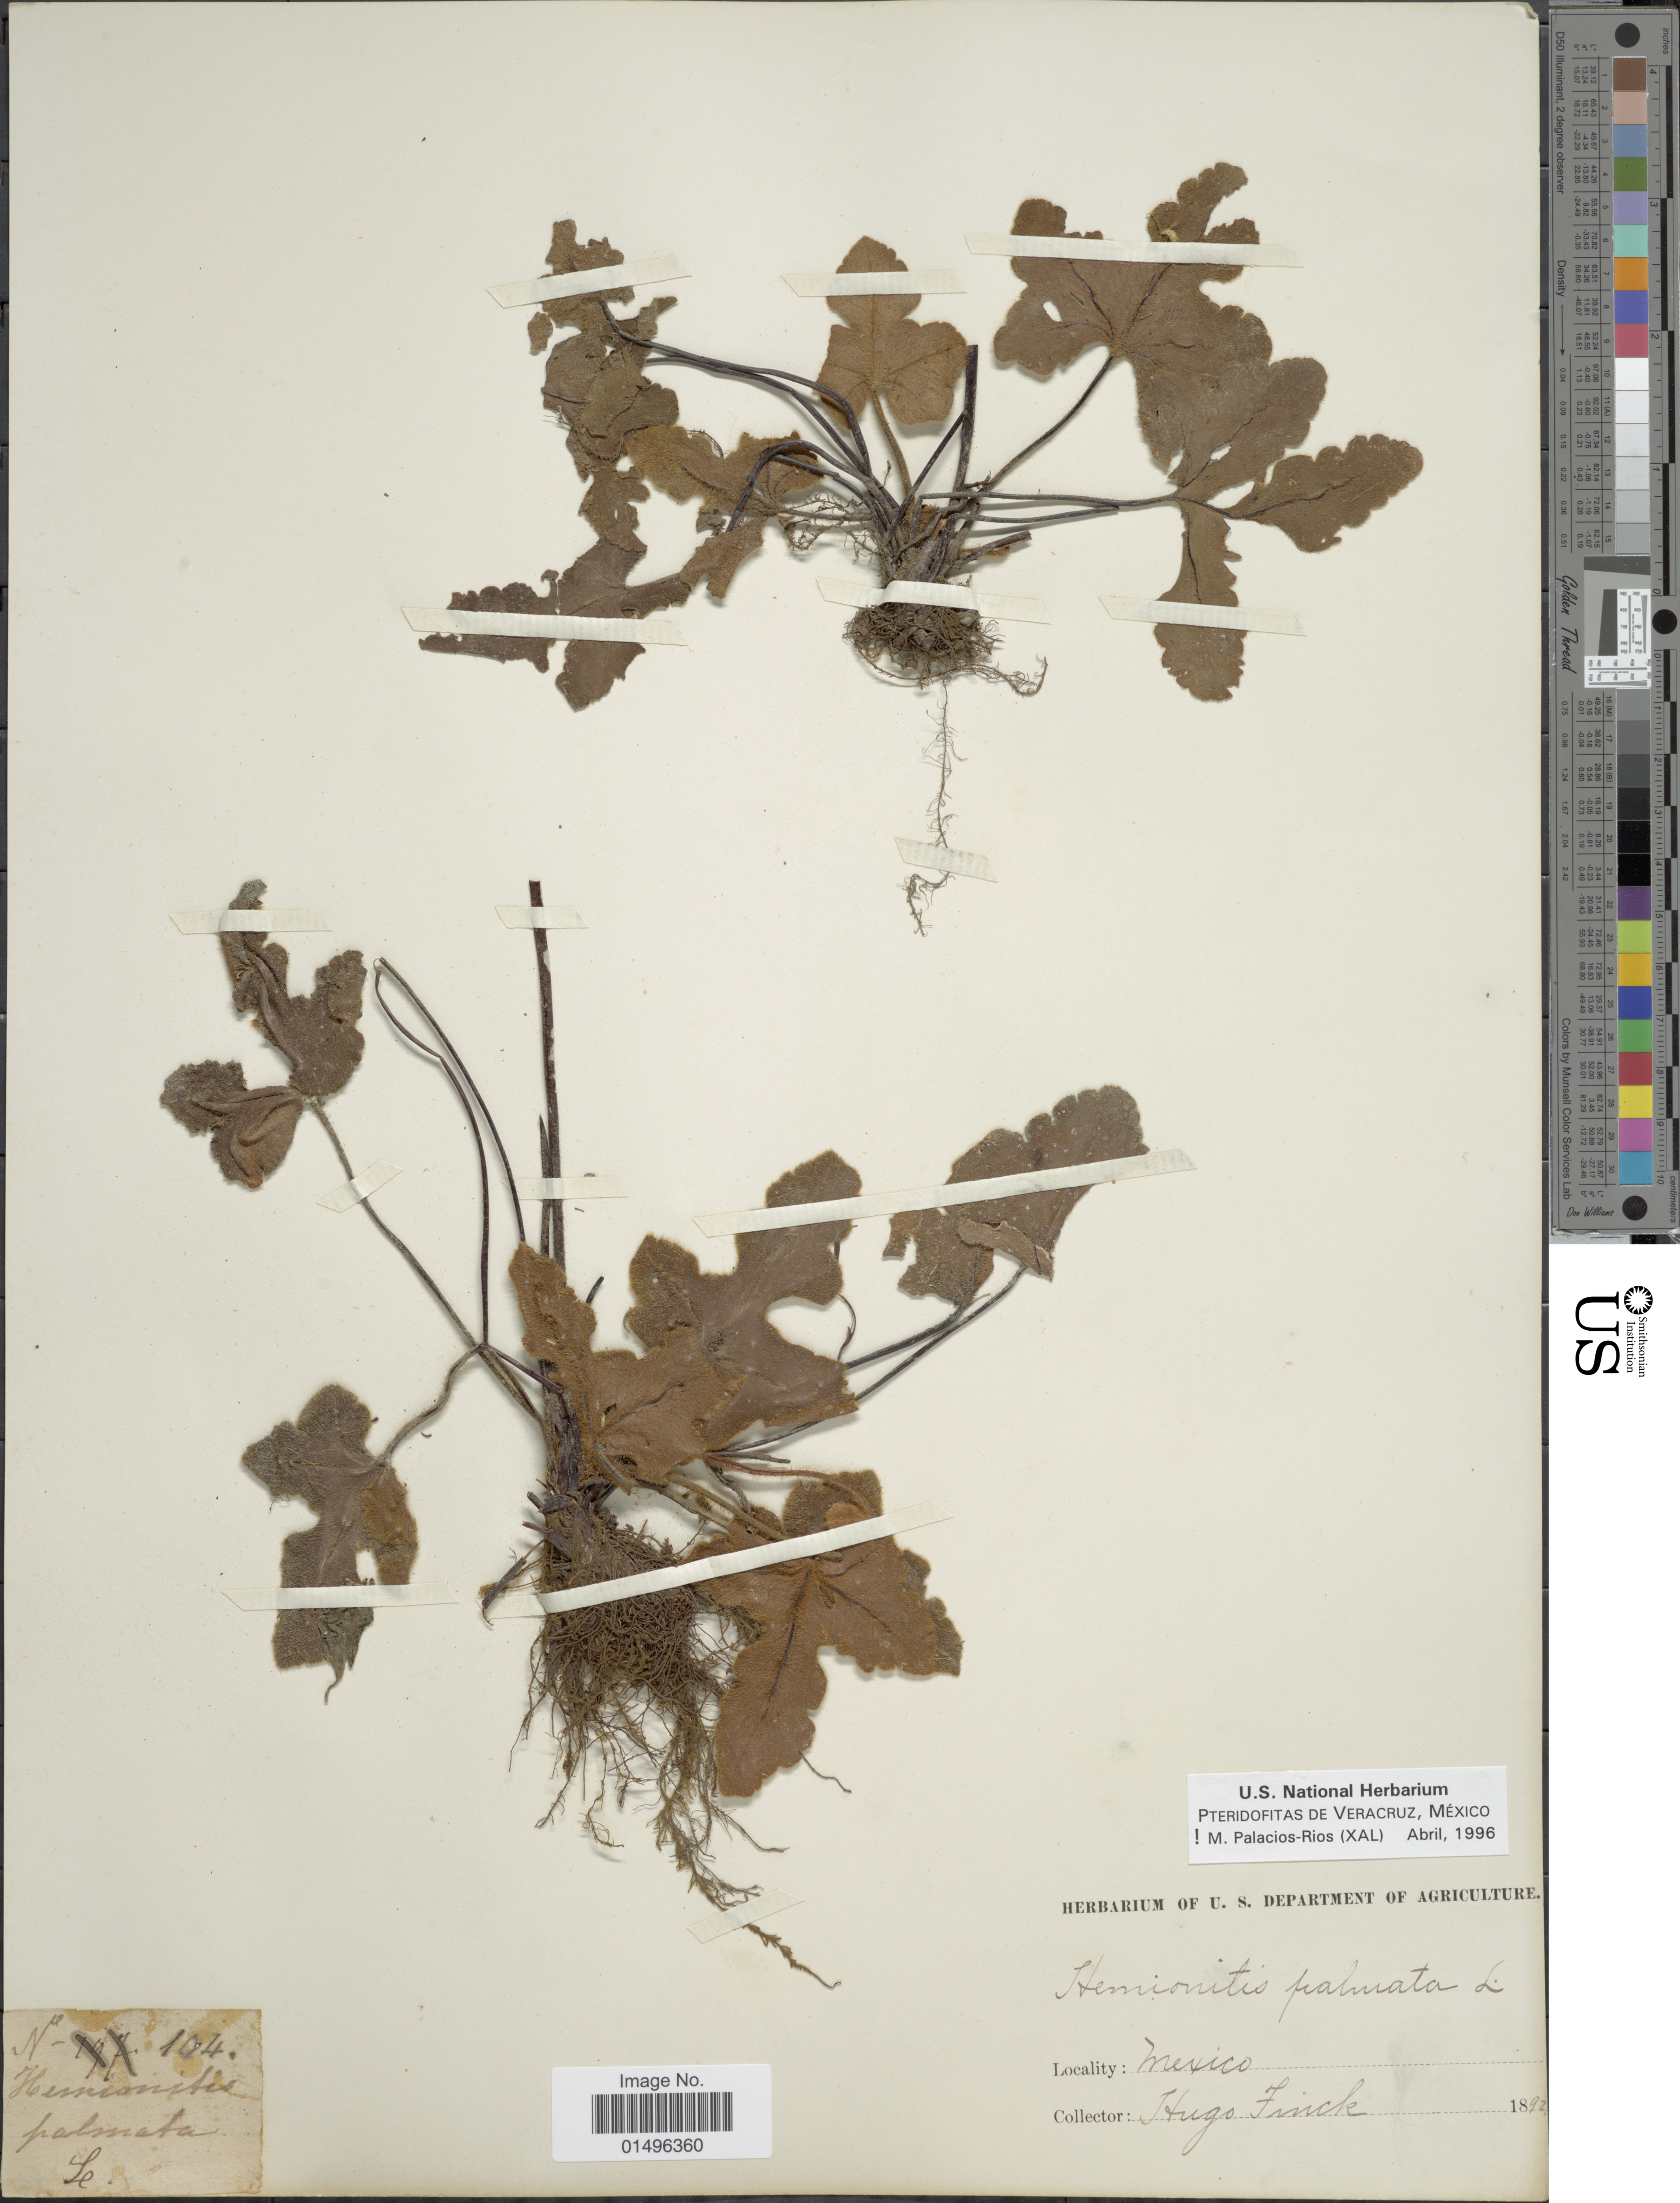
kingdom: Plantae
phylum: Tracheophyta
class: Polypodiopsida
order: Polypodiales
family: Pteridaceae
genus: Hemionitis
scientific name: Hemionitis palmata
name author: L.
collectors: H. Finck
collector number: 104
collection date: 1892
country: Mexico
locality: Mexico.